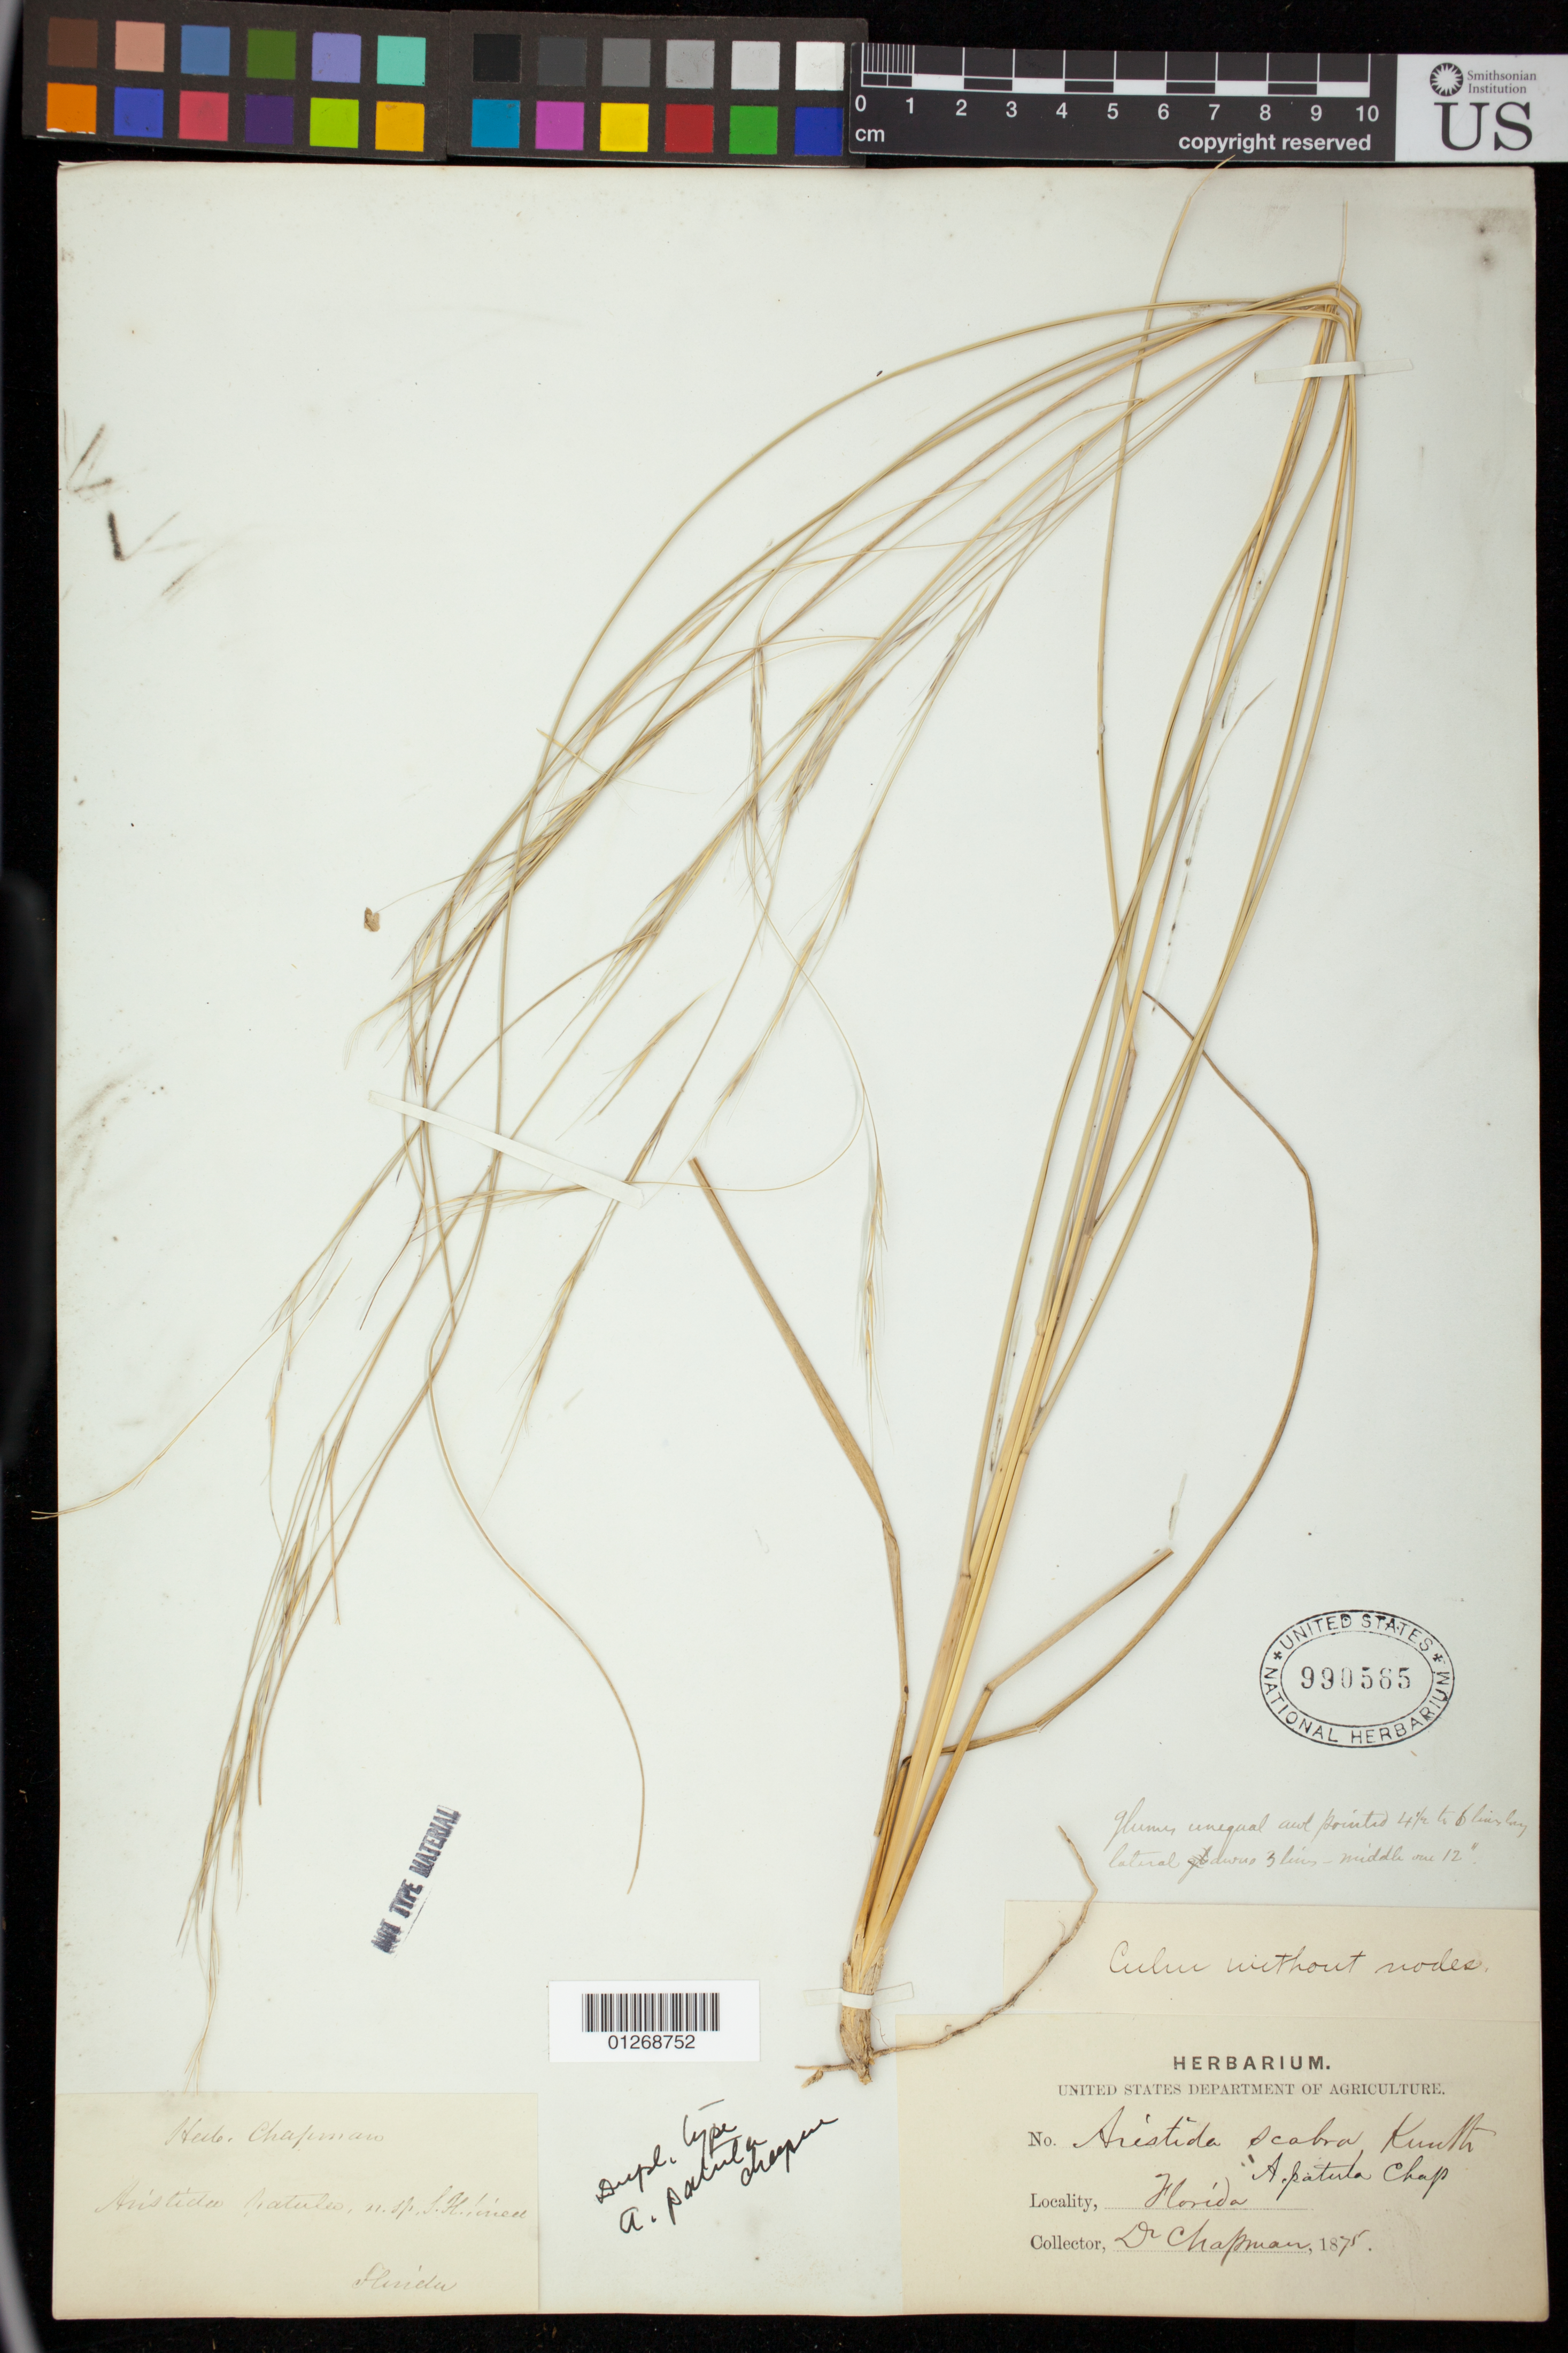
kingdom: Plantae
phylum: Tracheophyta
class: Liliopsida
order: Poales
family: Poaceae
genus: Aristida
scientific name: Aristida patula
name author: Chapm. ex Nash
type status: Possible Type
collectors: A. W. Chapman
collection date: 1875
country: United States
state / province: Florida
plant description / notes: Annotated "Dupl. type A. patula Chapman" but also stamped "not type material". Possibly original material but dubiously a type. Name validated by Nash as "Aristida patula Chapm. ined." and based on Aristida scabra sensu Chapm. (1884, non Kunth). Nash explicitly cites only his own collections, but Chapman's specimens are presumably original material and may be syntypes by indirect reference to his publication and unpublished name.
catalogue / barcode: US 990565